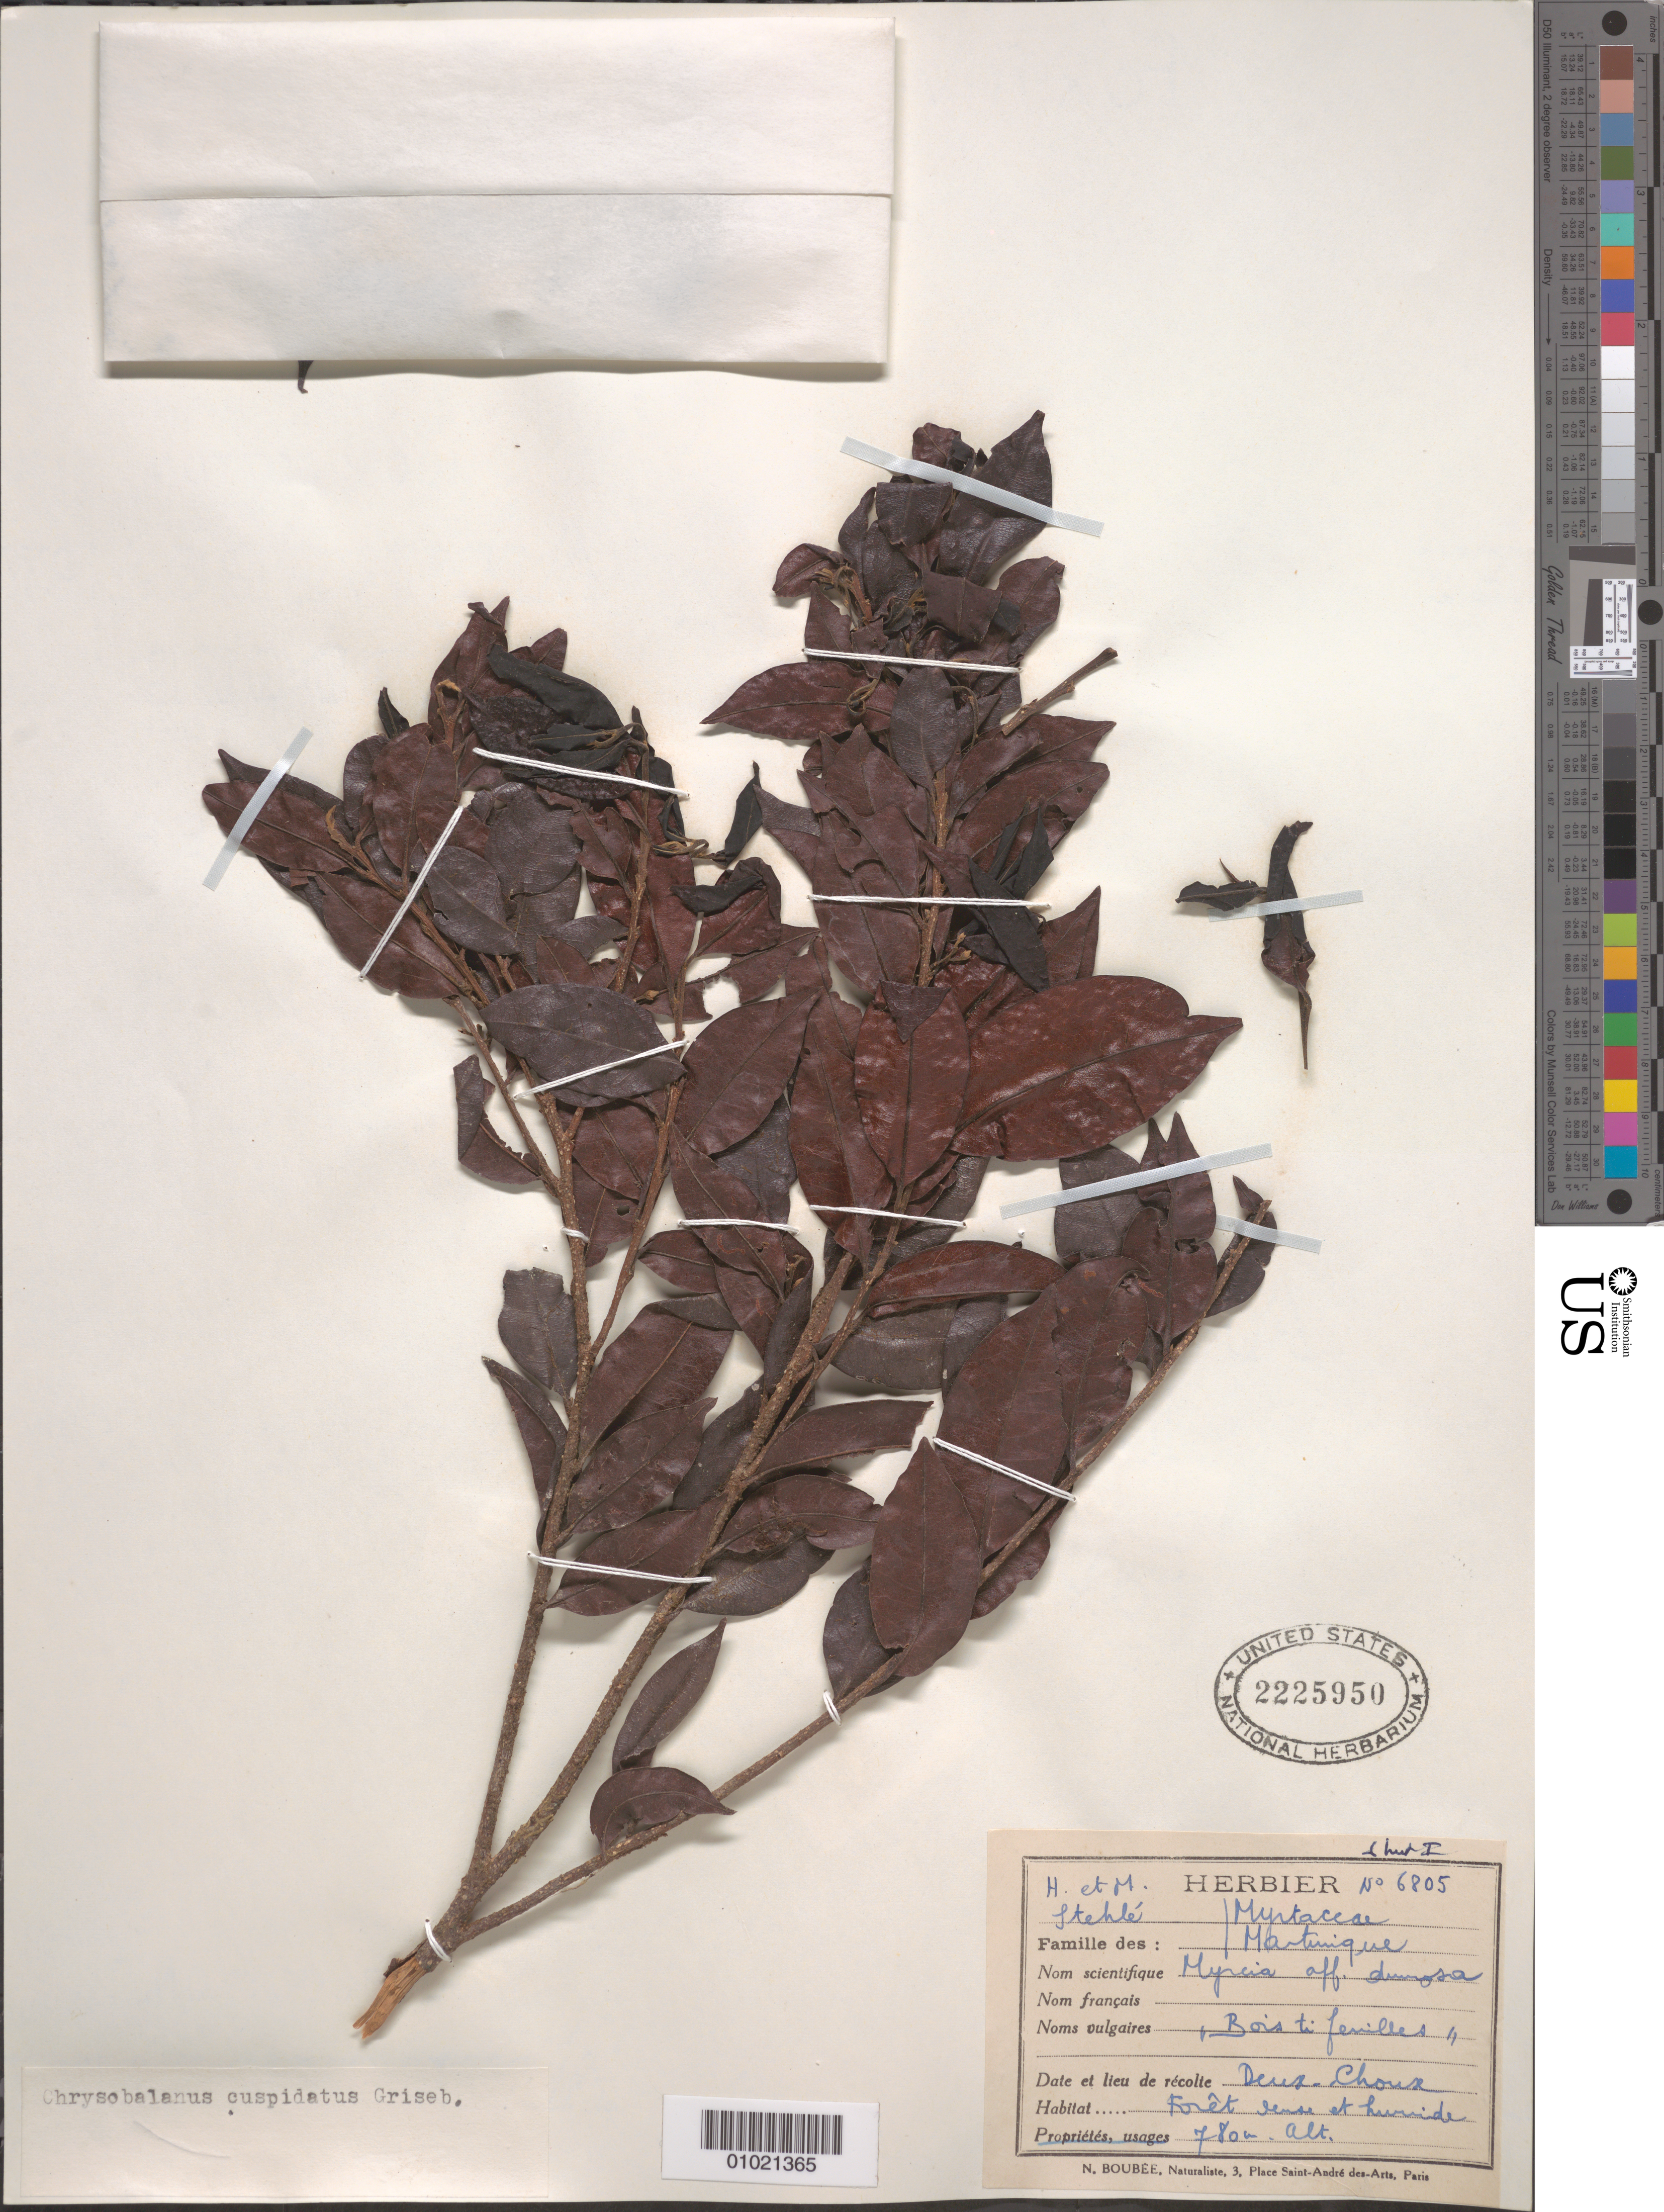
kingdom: Plantae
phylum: Tracheophyta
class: Magnoliopsida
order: Malpighiales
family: Chrysobalanaceae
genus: Chrysobalanus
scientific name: Chrysobalanus cuspidatus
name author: Griseb.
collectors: H. Stehlé & M. Stehlé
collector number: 6805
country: Martinique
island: Martinique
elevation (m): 780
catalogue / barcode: US 2225950